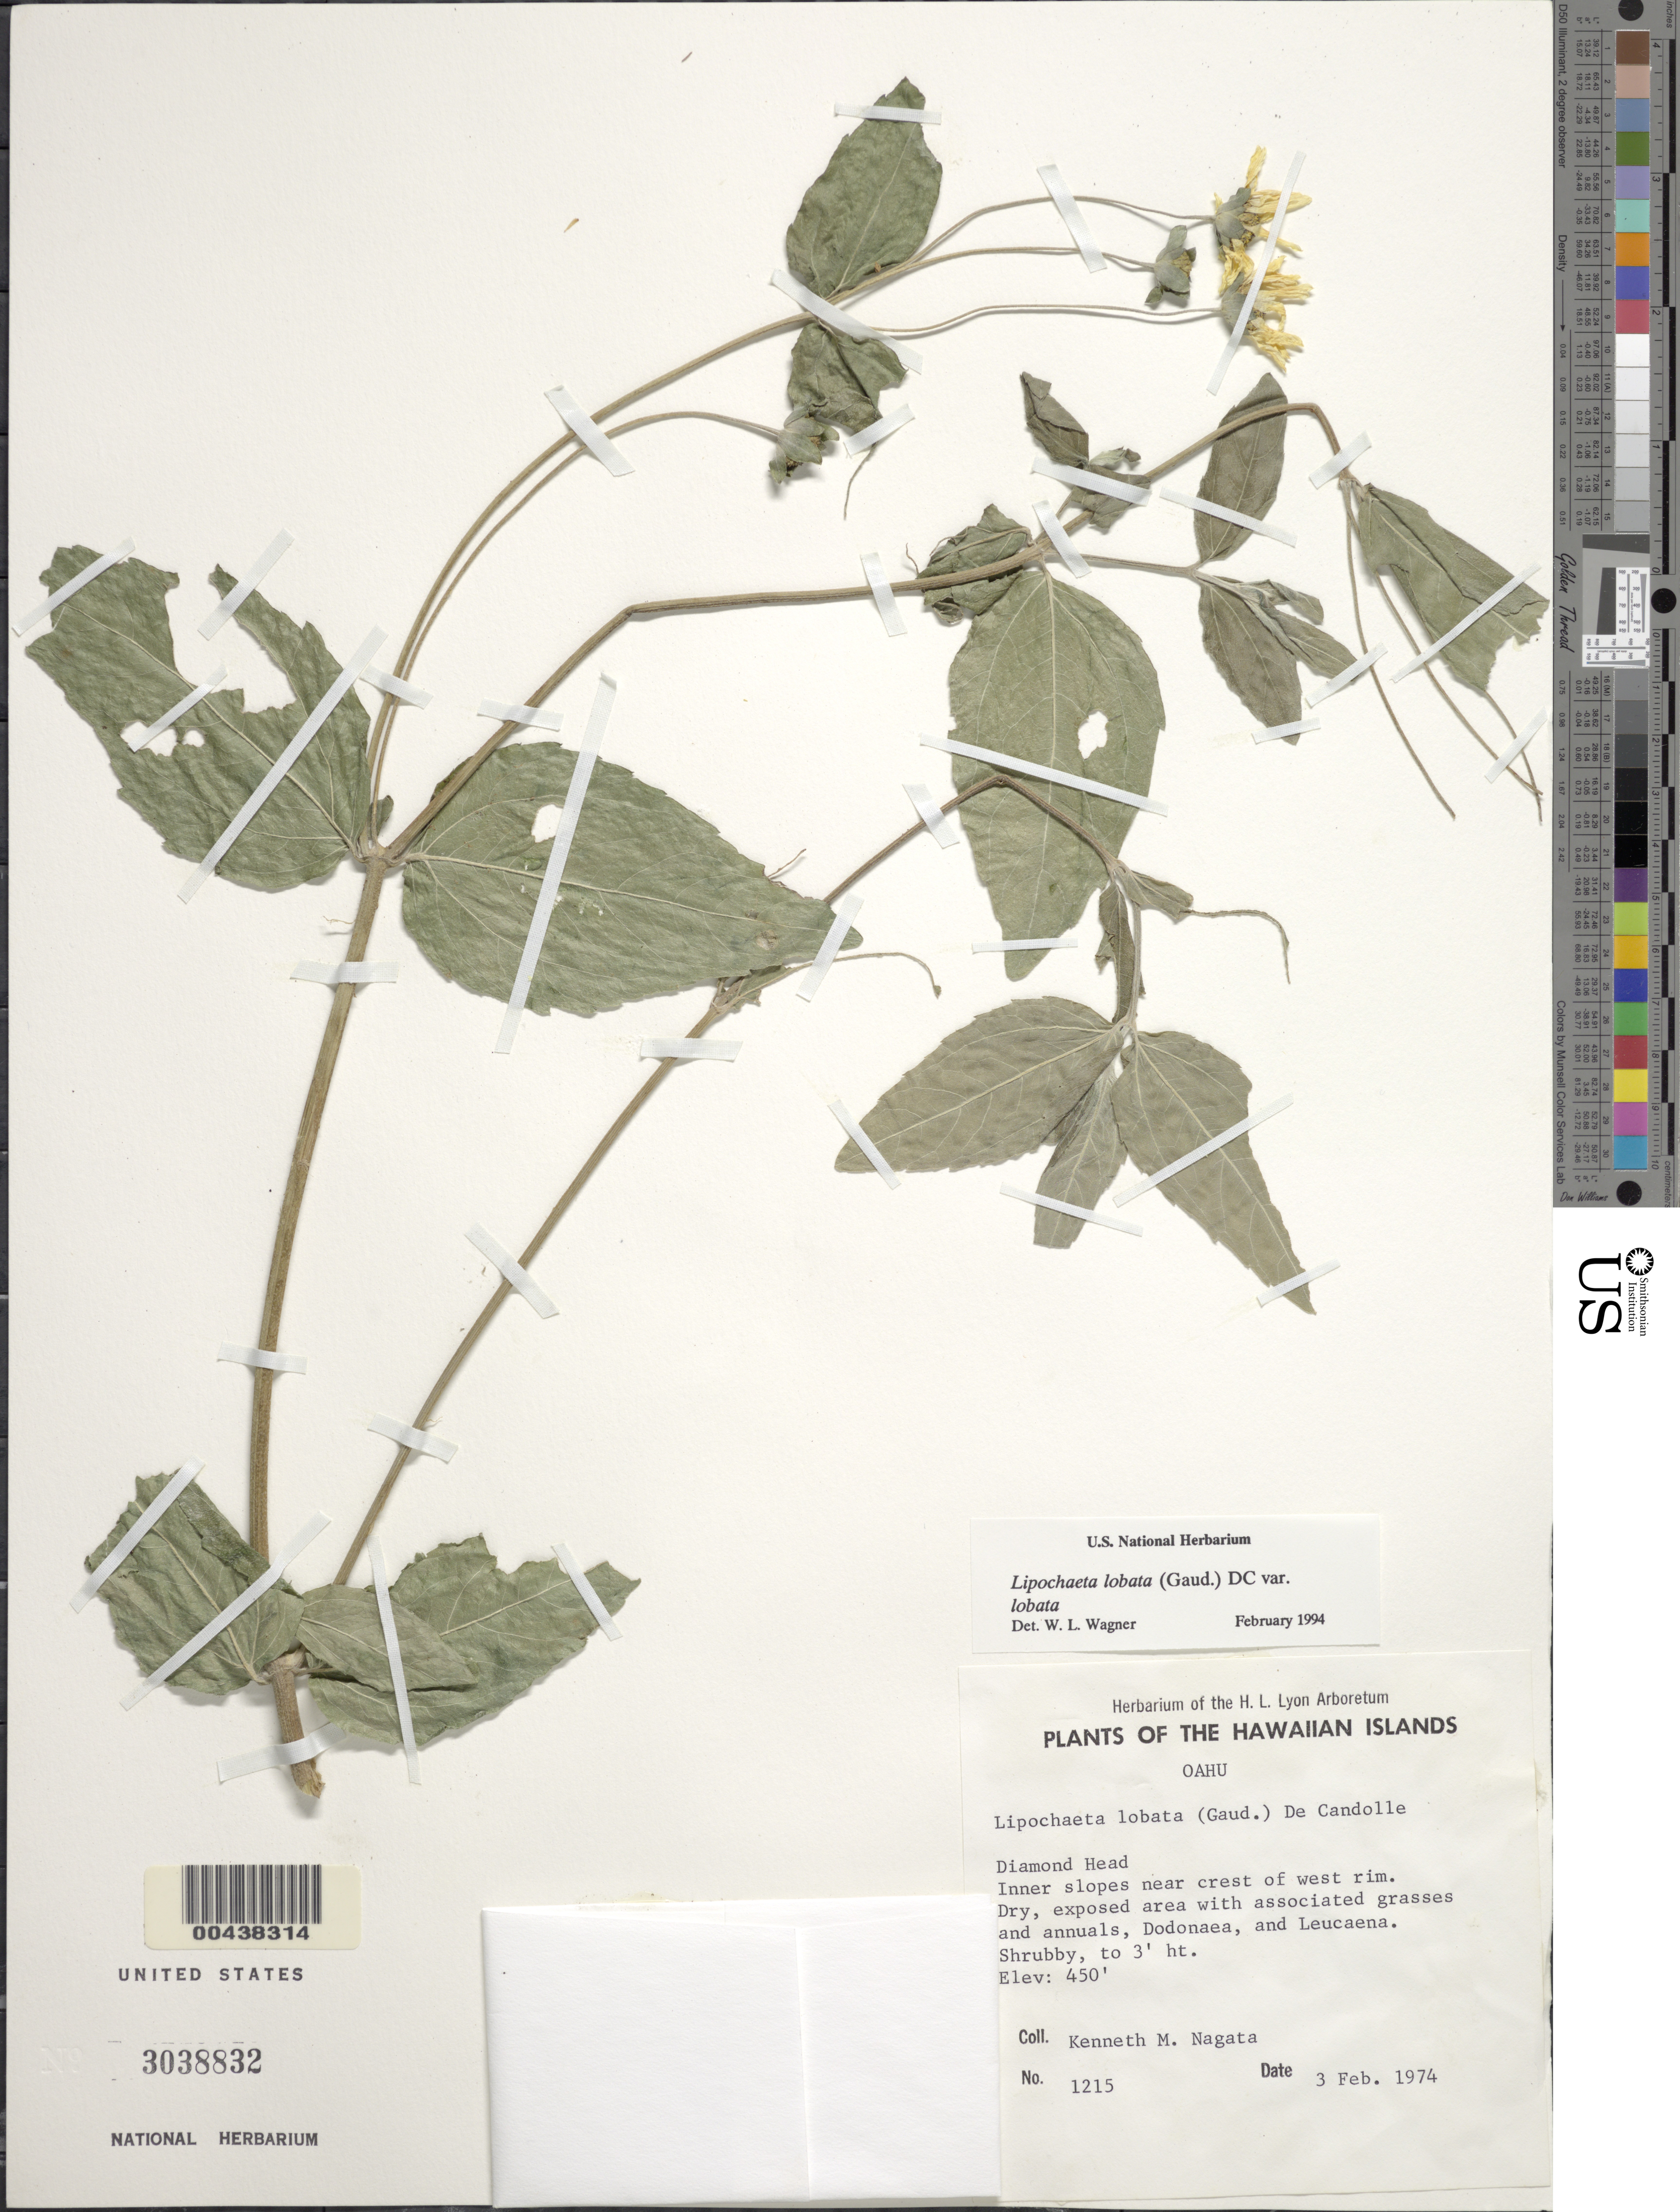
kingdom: Plantae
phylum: Tracheophyta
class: Magnoliopsida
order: Asterales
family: Asteraceae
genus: Lipochaeta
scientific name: Lipochaeta lobata var. lobata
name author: (Gaudich.) DC.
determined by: Wagner, W. L., (BOT), Smithsonian Institution - National Museum of Natural History (UNITED STATES)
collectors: K. Nagata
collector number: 1215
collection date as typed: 3 Feb 1974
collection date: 1974-02-03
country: United States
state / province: Hawaii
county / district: Honolulu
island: Oahu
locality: Diamond Head, inner slopes near creat of W rim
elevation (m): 137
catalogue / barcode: US 3038832